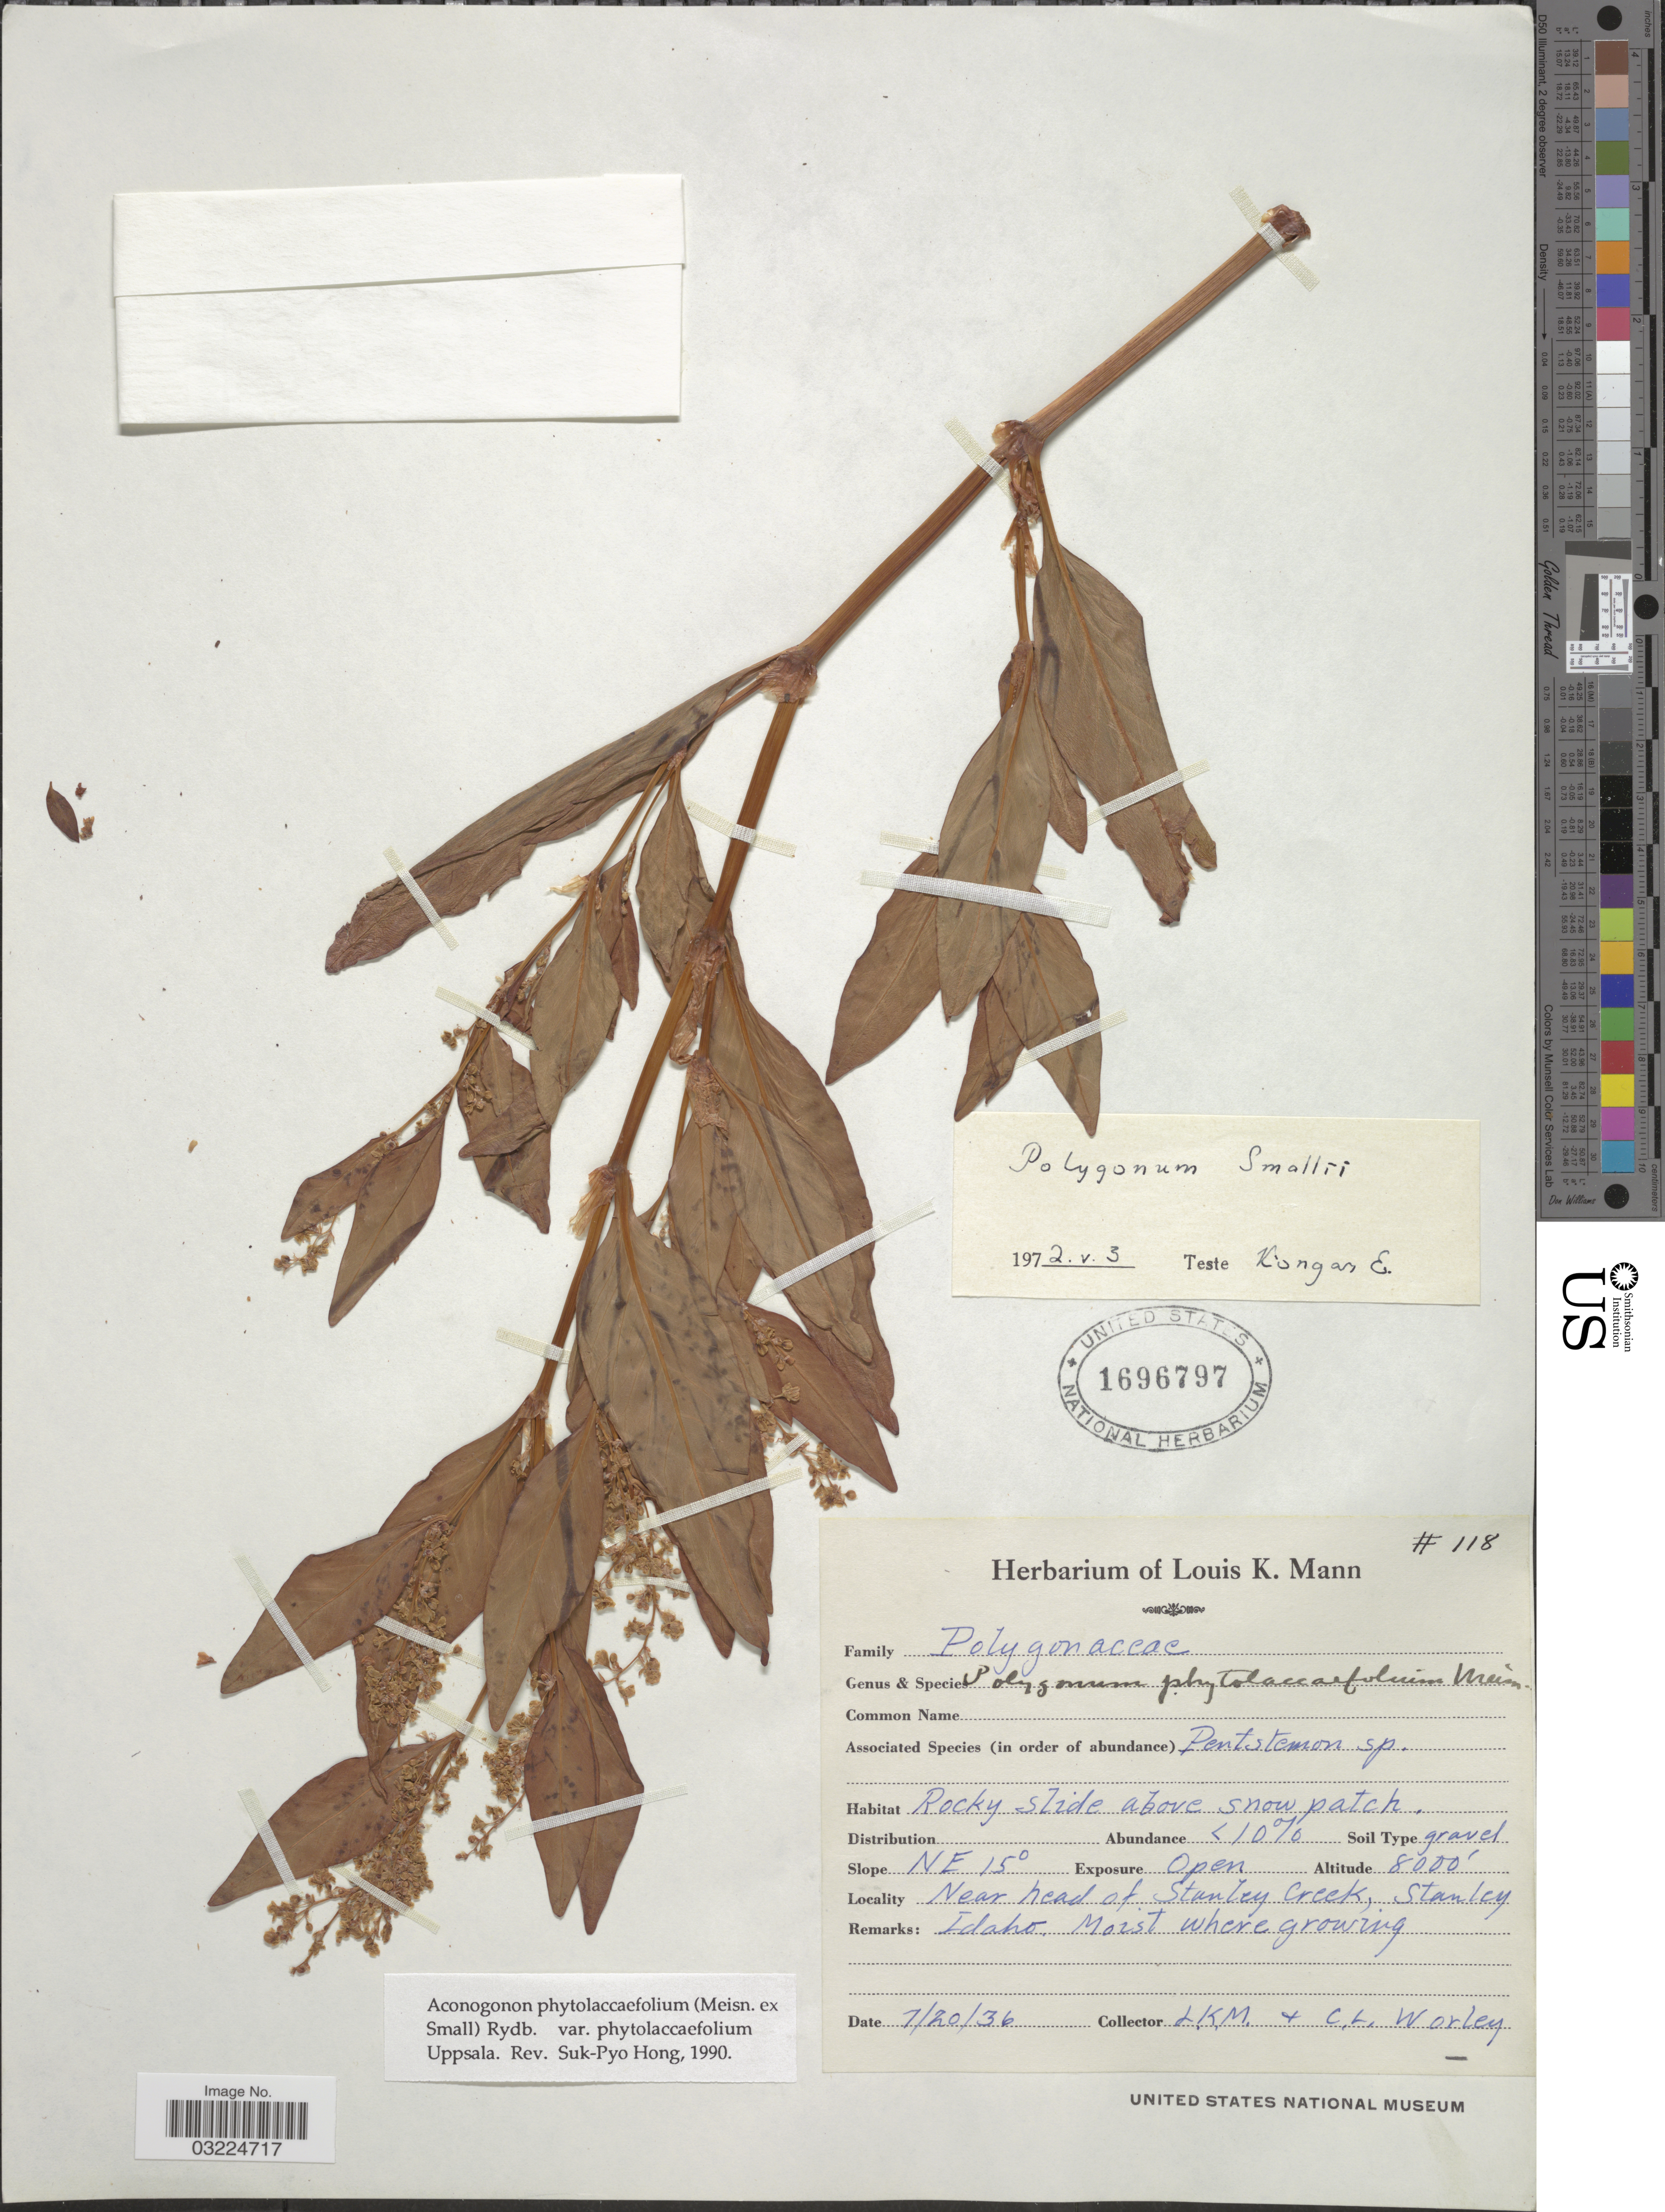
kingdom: Plantae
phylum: Tracheophyta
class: Magnoliopsida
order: Caryophyllales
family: Polygonaceae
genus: Koenigia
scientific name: Koenigia phytolaccifolia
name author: (Meisn. ex Small) T.M. Schust. & Reveal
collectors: L. K. Mann & C. Worley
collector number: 118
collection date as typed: Transcribed d/m/y: 20/7/36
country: United States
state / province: Idaho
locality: Near head of Stanley Creek, Stanley.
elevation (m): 2438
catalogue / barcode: US 1696797